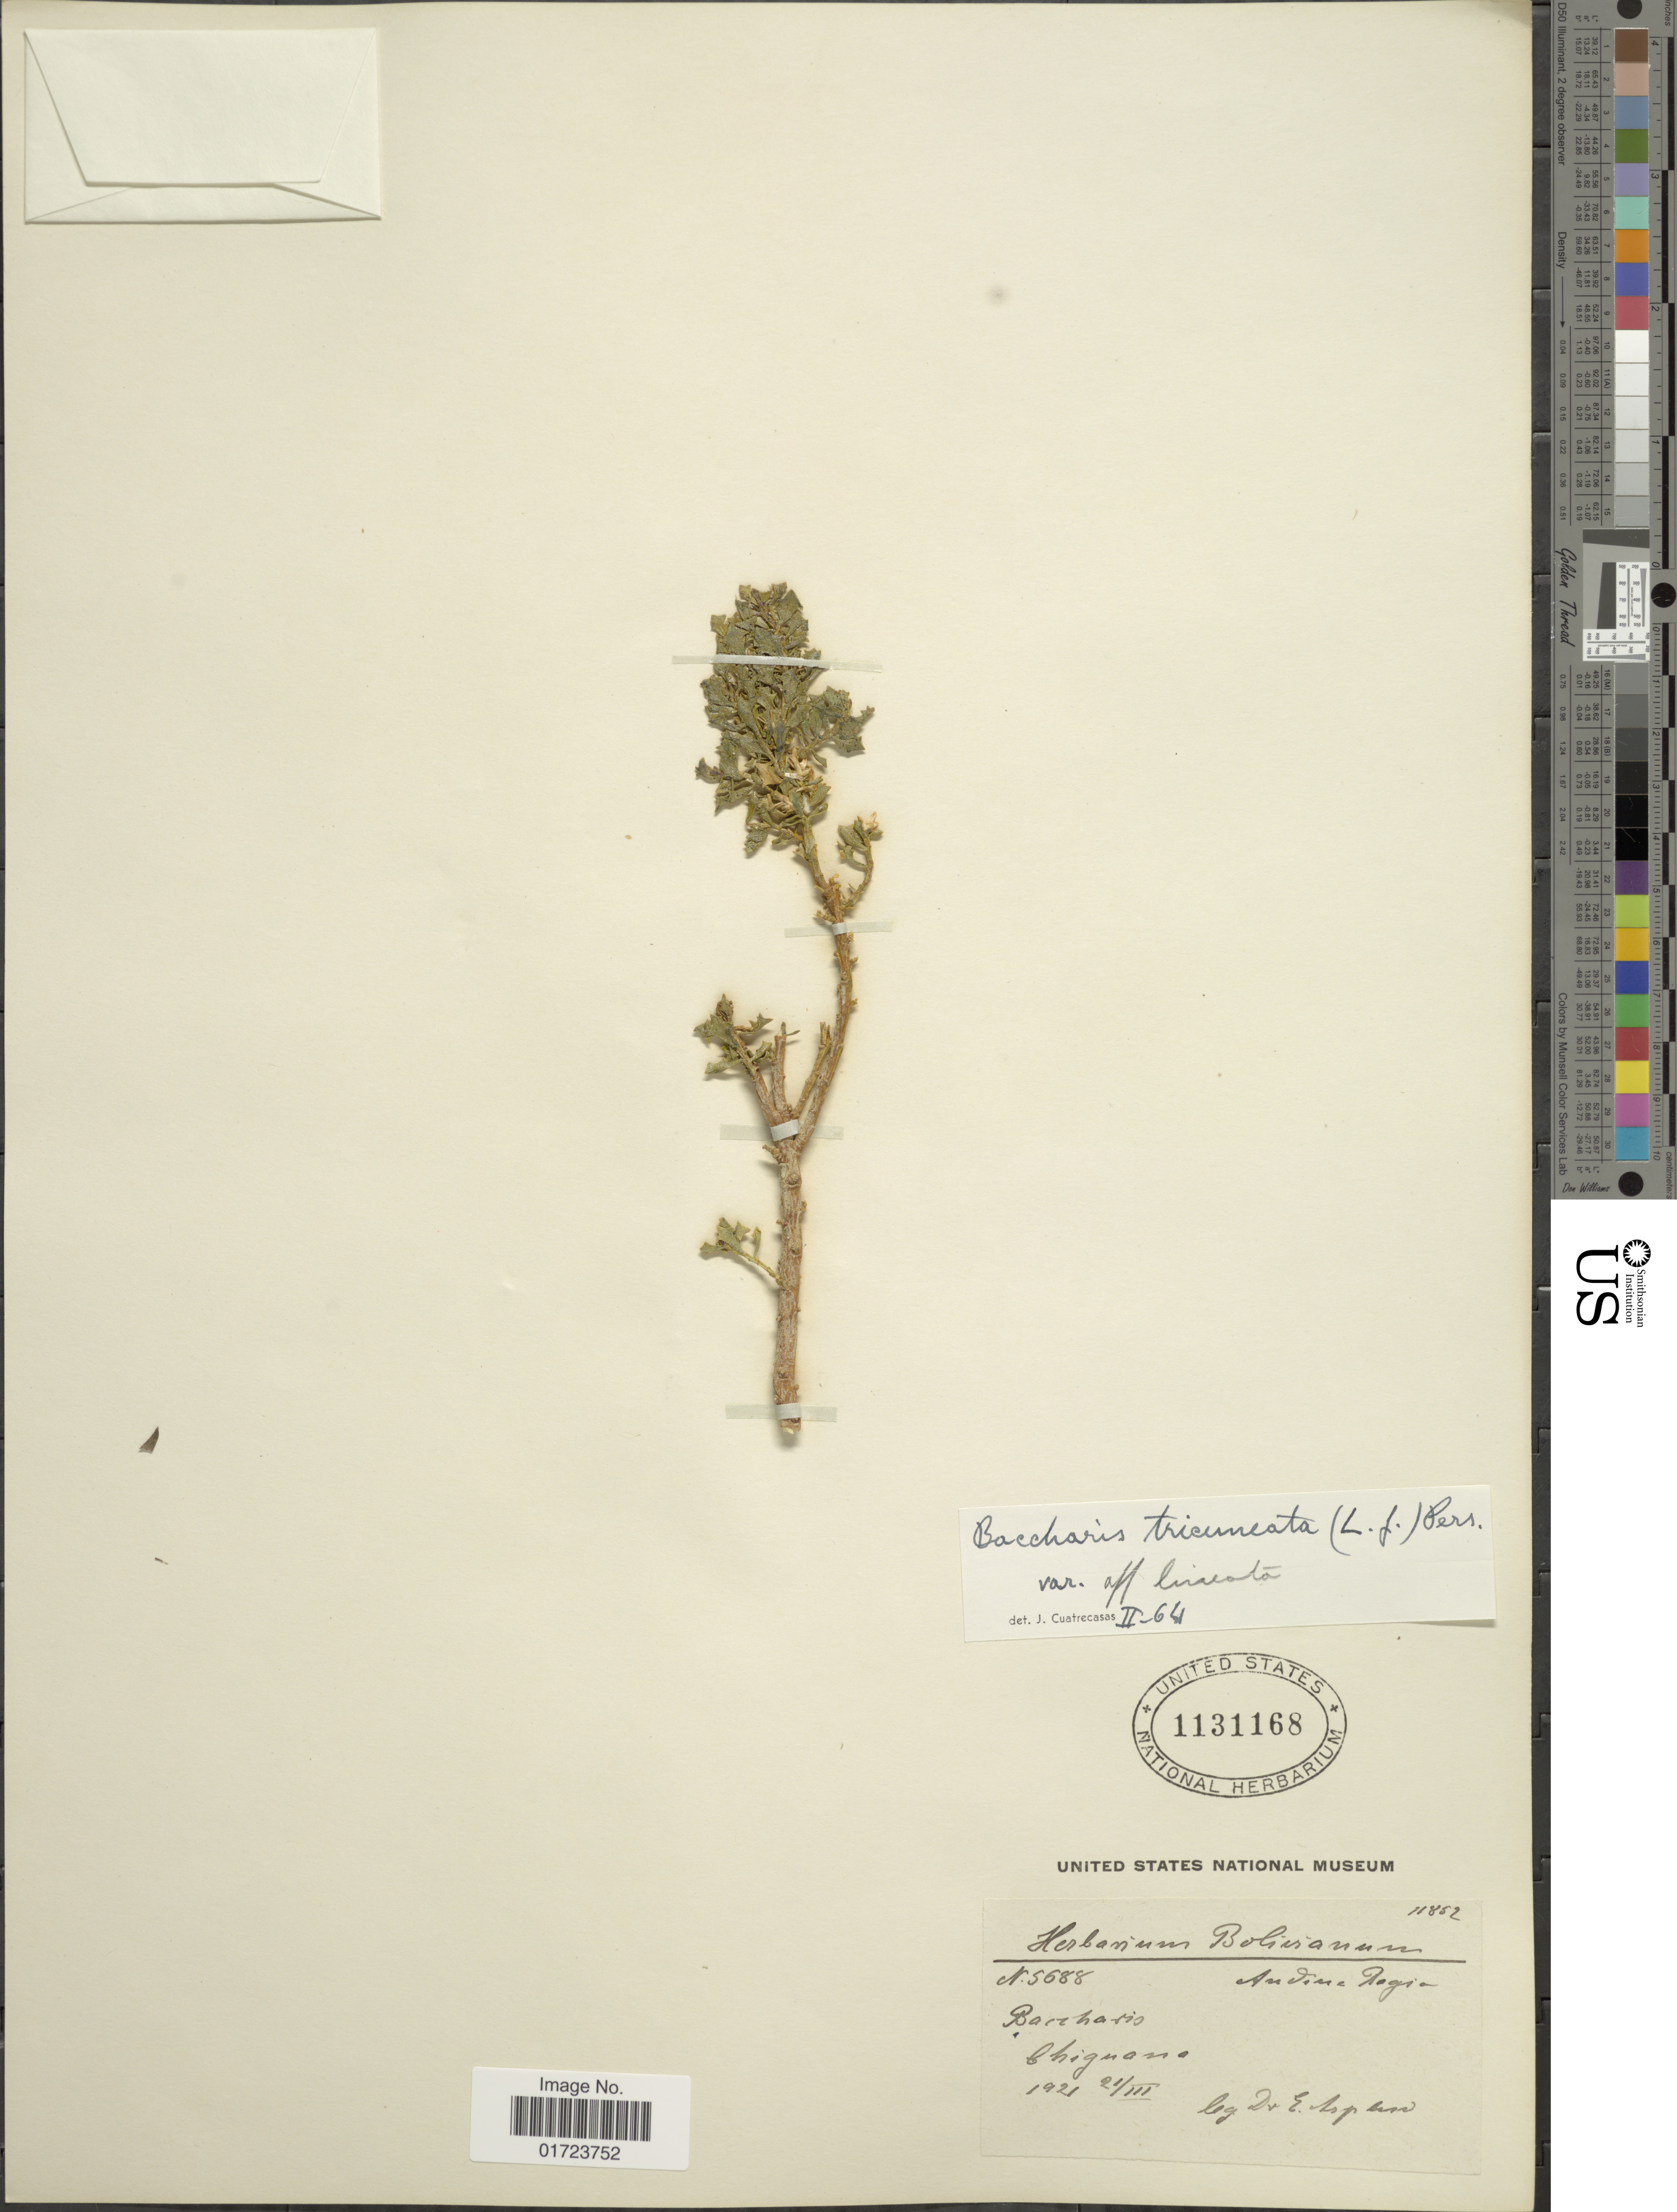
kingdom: Plantae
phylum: Tracheophyta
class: Magnoliopsida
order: Asterales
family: Asteraceae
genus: Baccharis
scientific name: Baccharis tricuneata var. lineata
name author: Cuatrec.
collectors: E. Asplund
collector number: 5688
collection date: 1921-03-21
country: Bolivia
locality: Bachario Chiguano, Andina Region.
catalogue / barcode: US 1131168